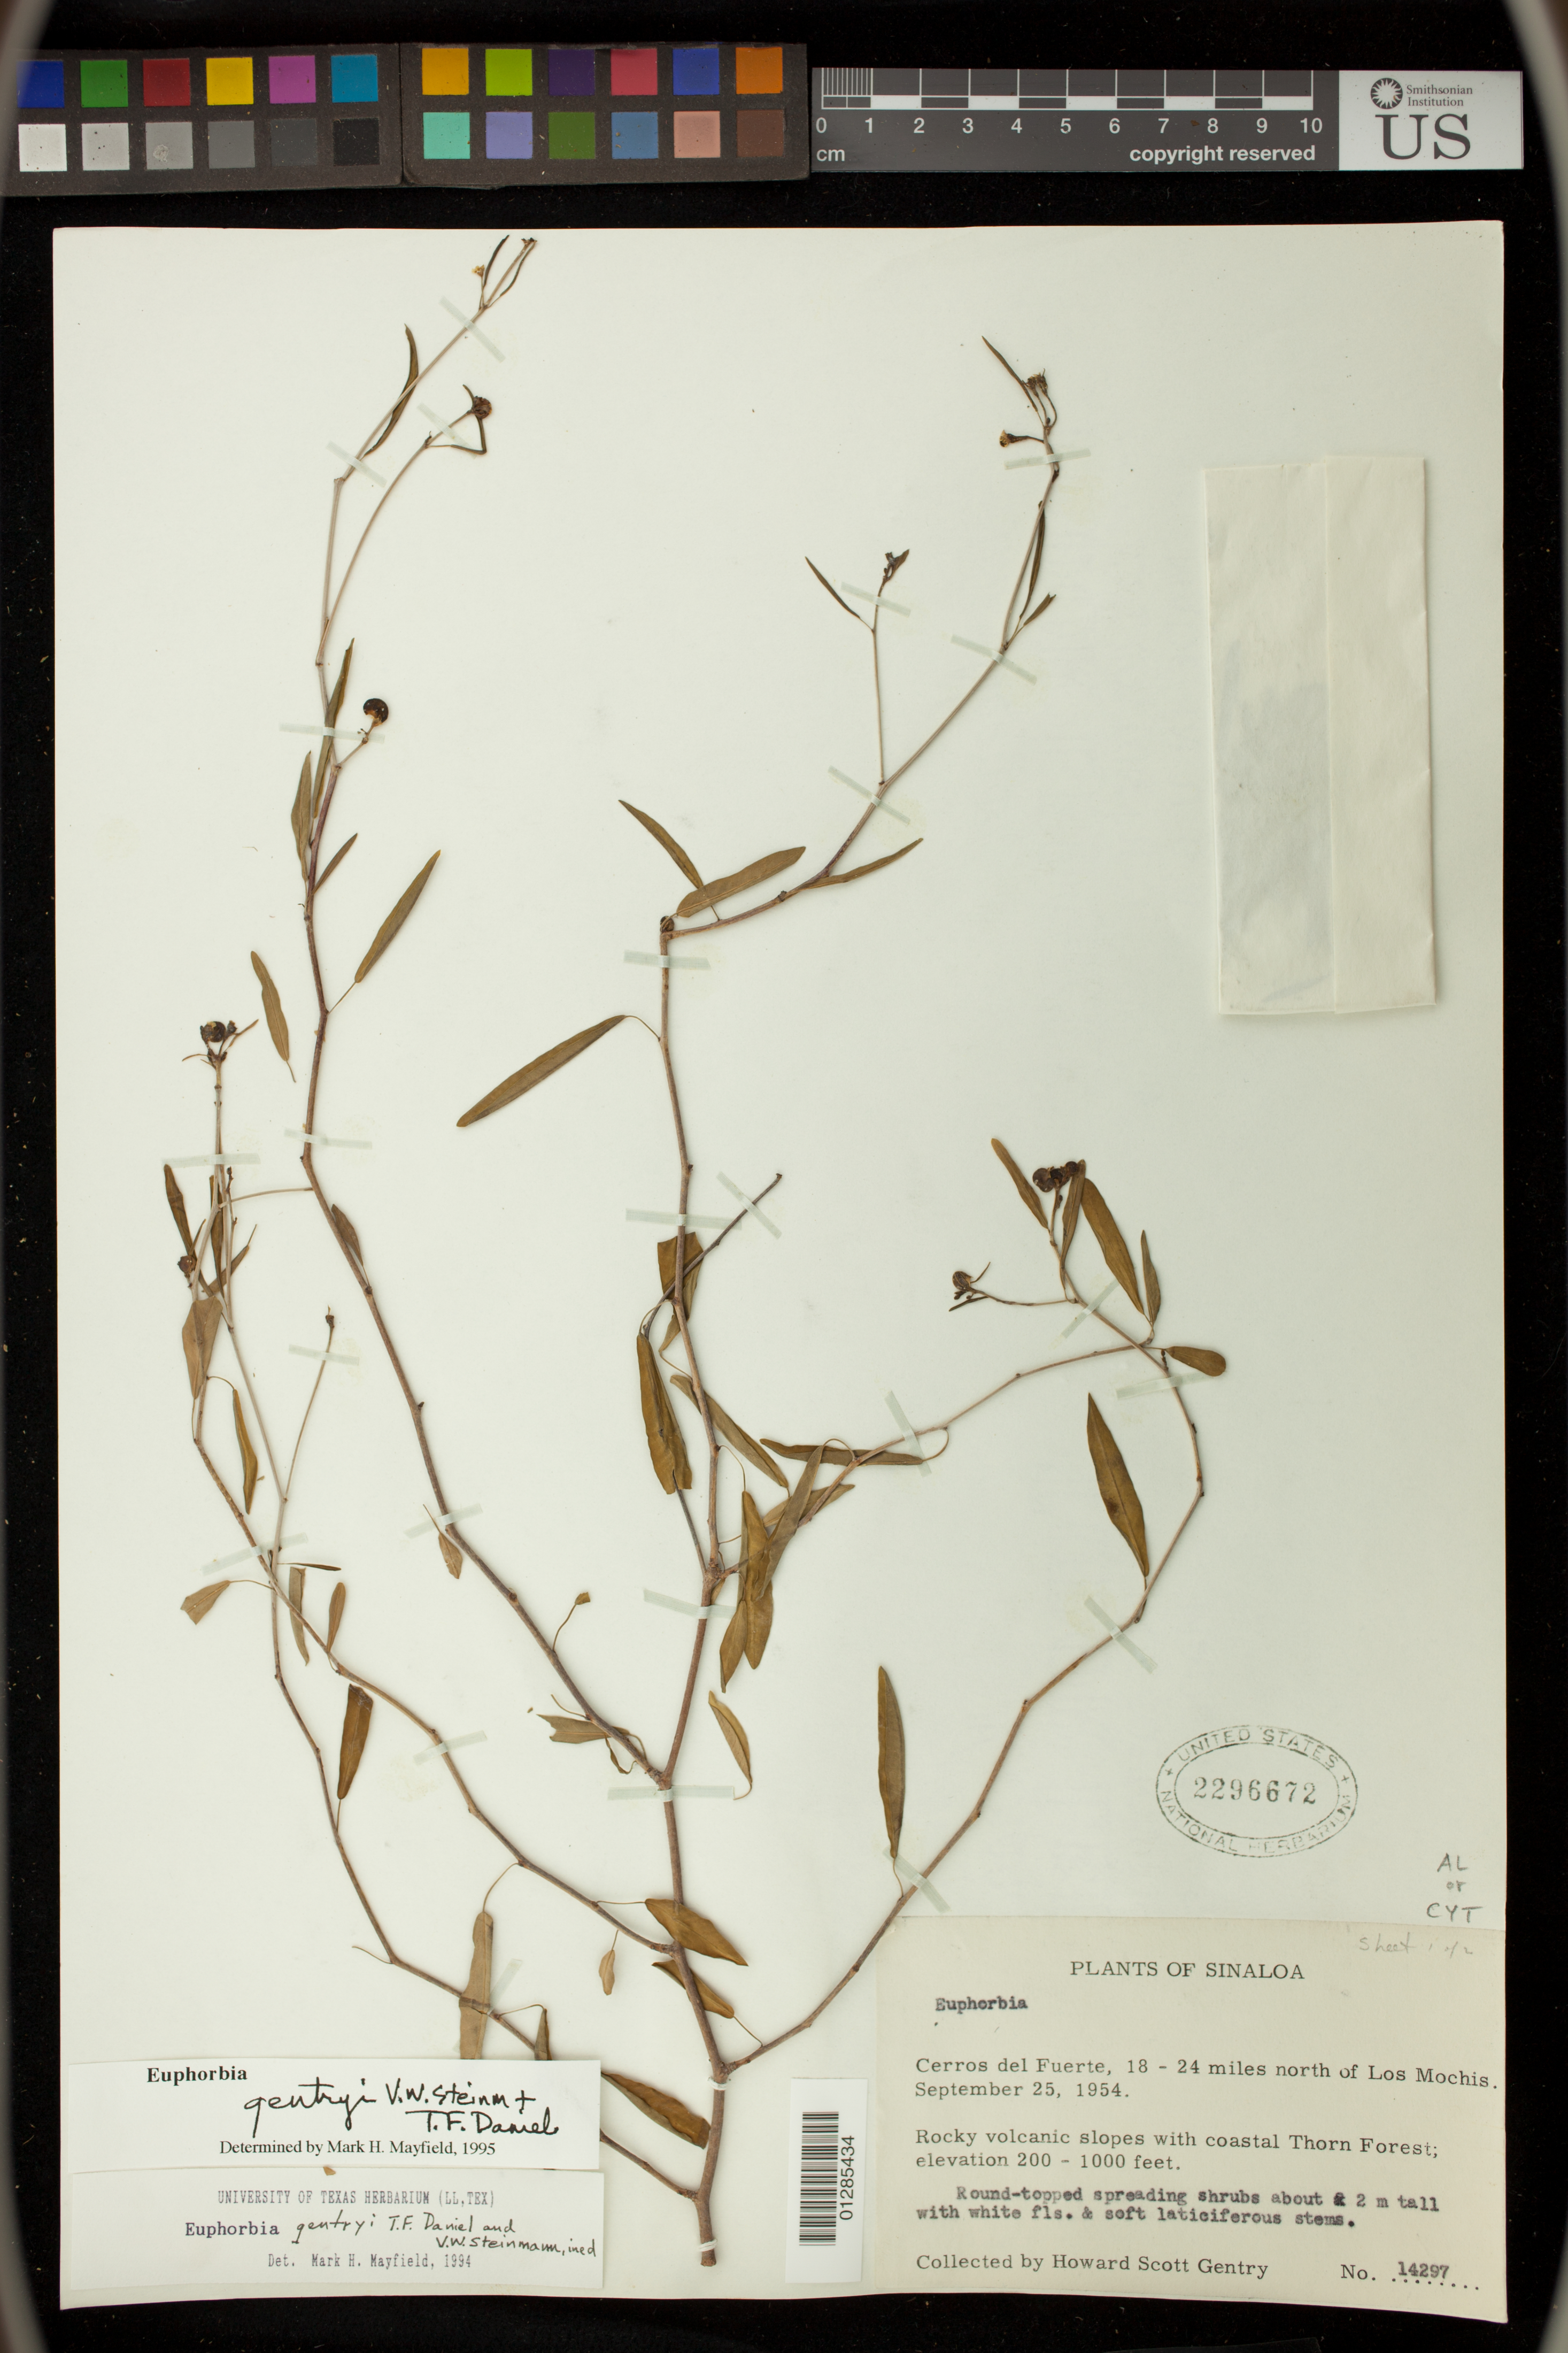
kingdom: Plantae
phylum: Tracheophyta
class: Magnoliopsida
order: Malpighiales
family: Euphorbiaceae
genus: Euphorbia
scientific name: Euphorbia gentryi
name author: V.W. Steinm. & T.F. Daniel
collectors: H. S. Gentry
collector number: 14297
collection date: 1954-09-25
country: Mexico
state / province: Sinaloa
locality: Cerros del Fuerte, 18-24 miles north of Los Mochis.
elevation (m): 61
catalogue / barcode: US 2296672